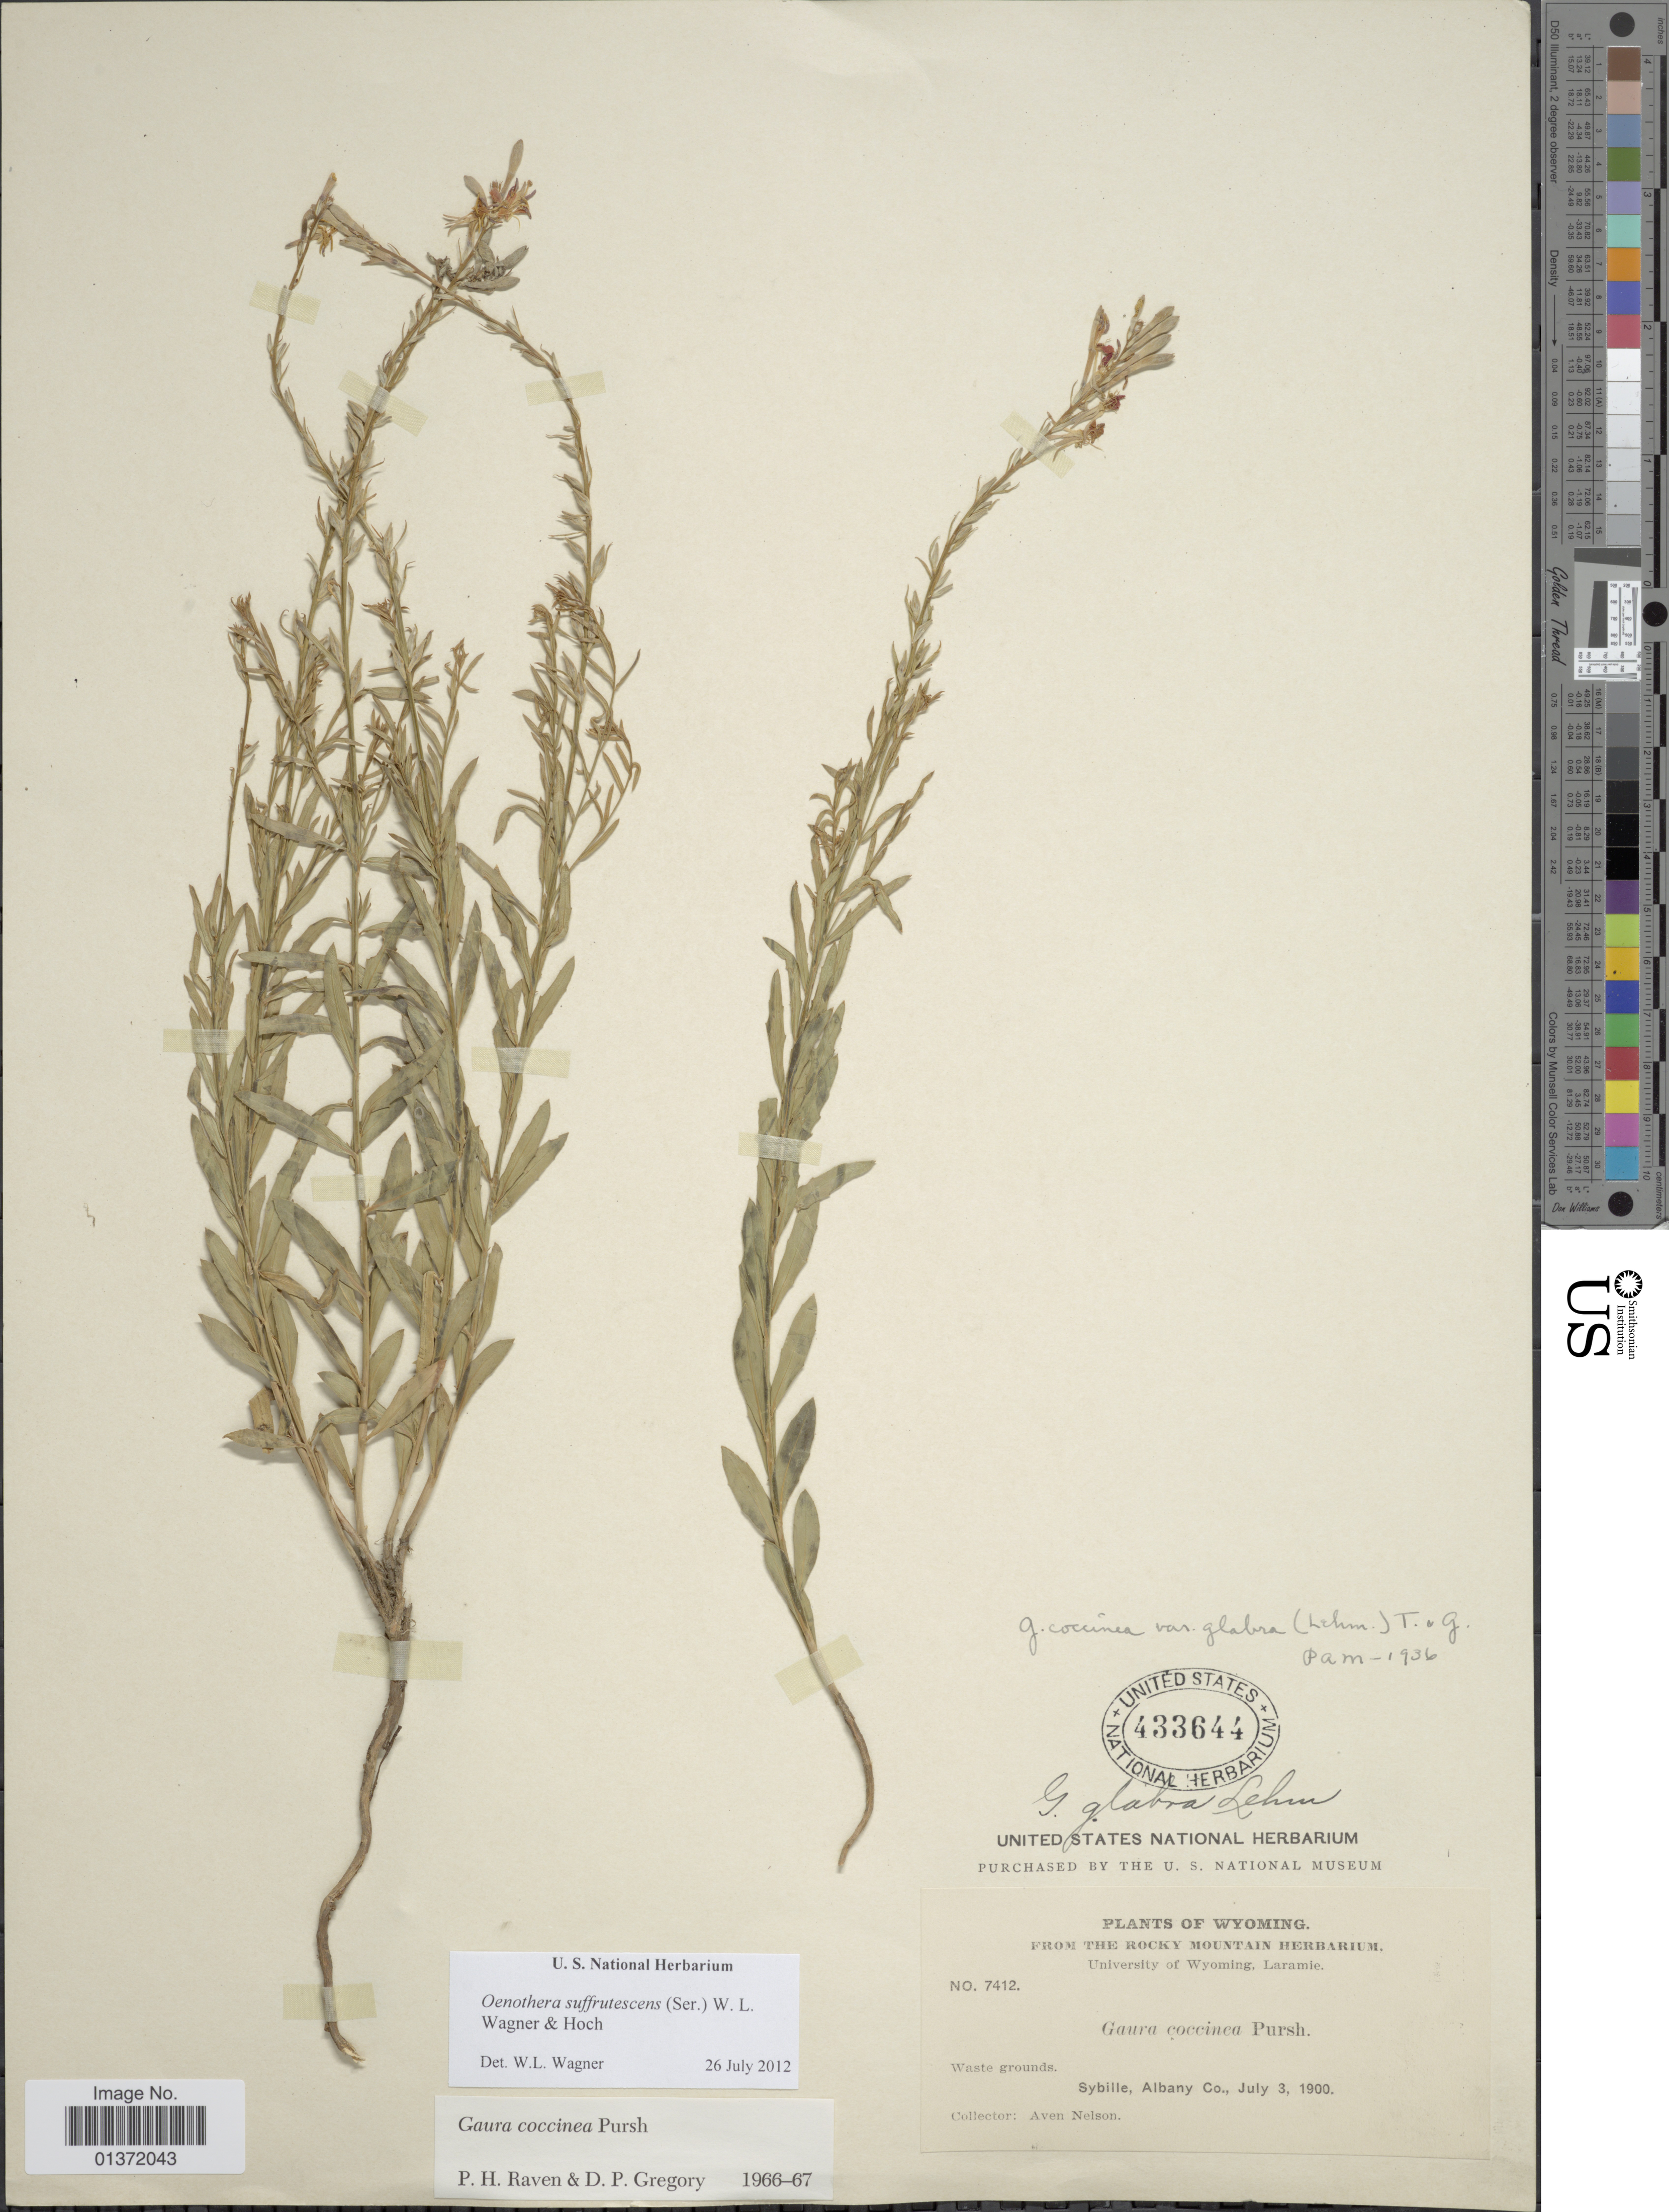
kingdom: Plantae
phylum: Tracheophyta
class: Magnoliopsida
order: Myrtales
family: Onagraceae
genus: Oenothera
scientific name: Oenothera suffrutescens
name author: (Ser.) W.L. Wagner & Hoch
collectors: A. Nelson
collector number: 7412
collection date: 1900-07-03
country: United States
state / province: Wyoming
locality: Sybille, Albany Co.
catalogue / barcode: US 433644